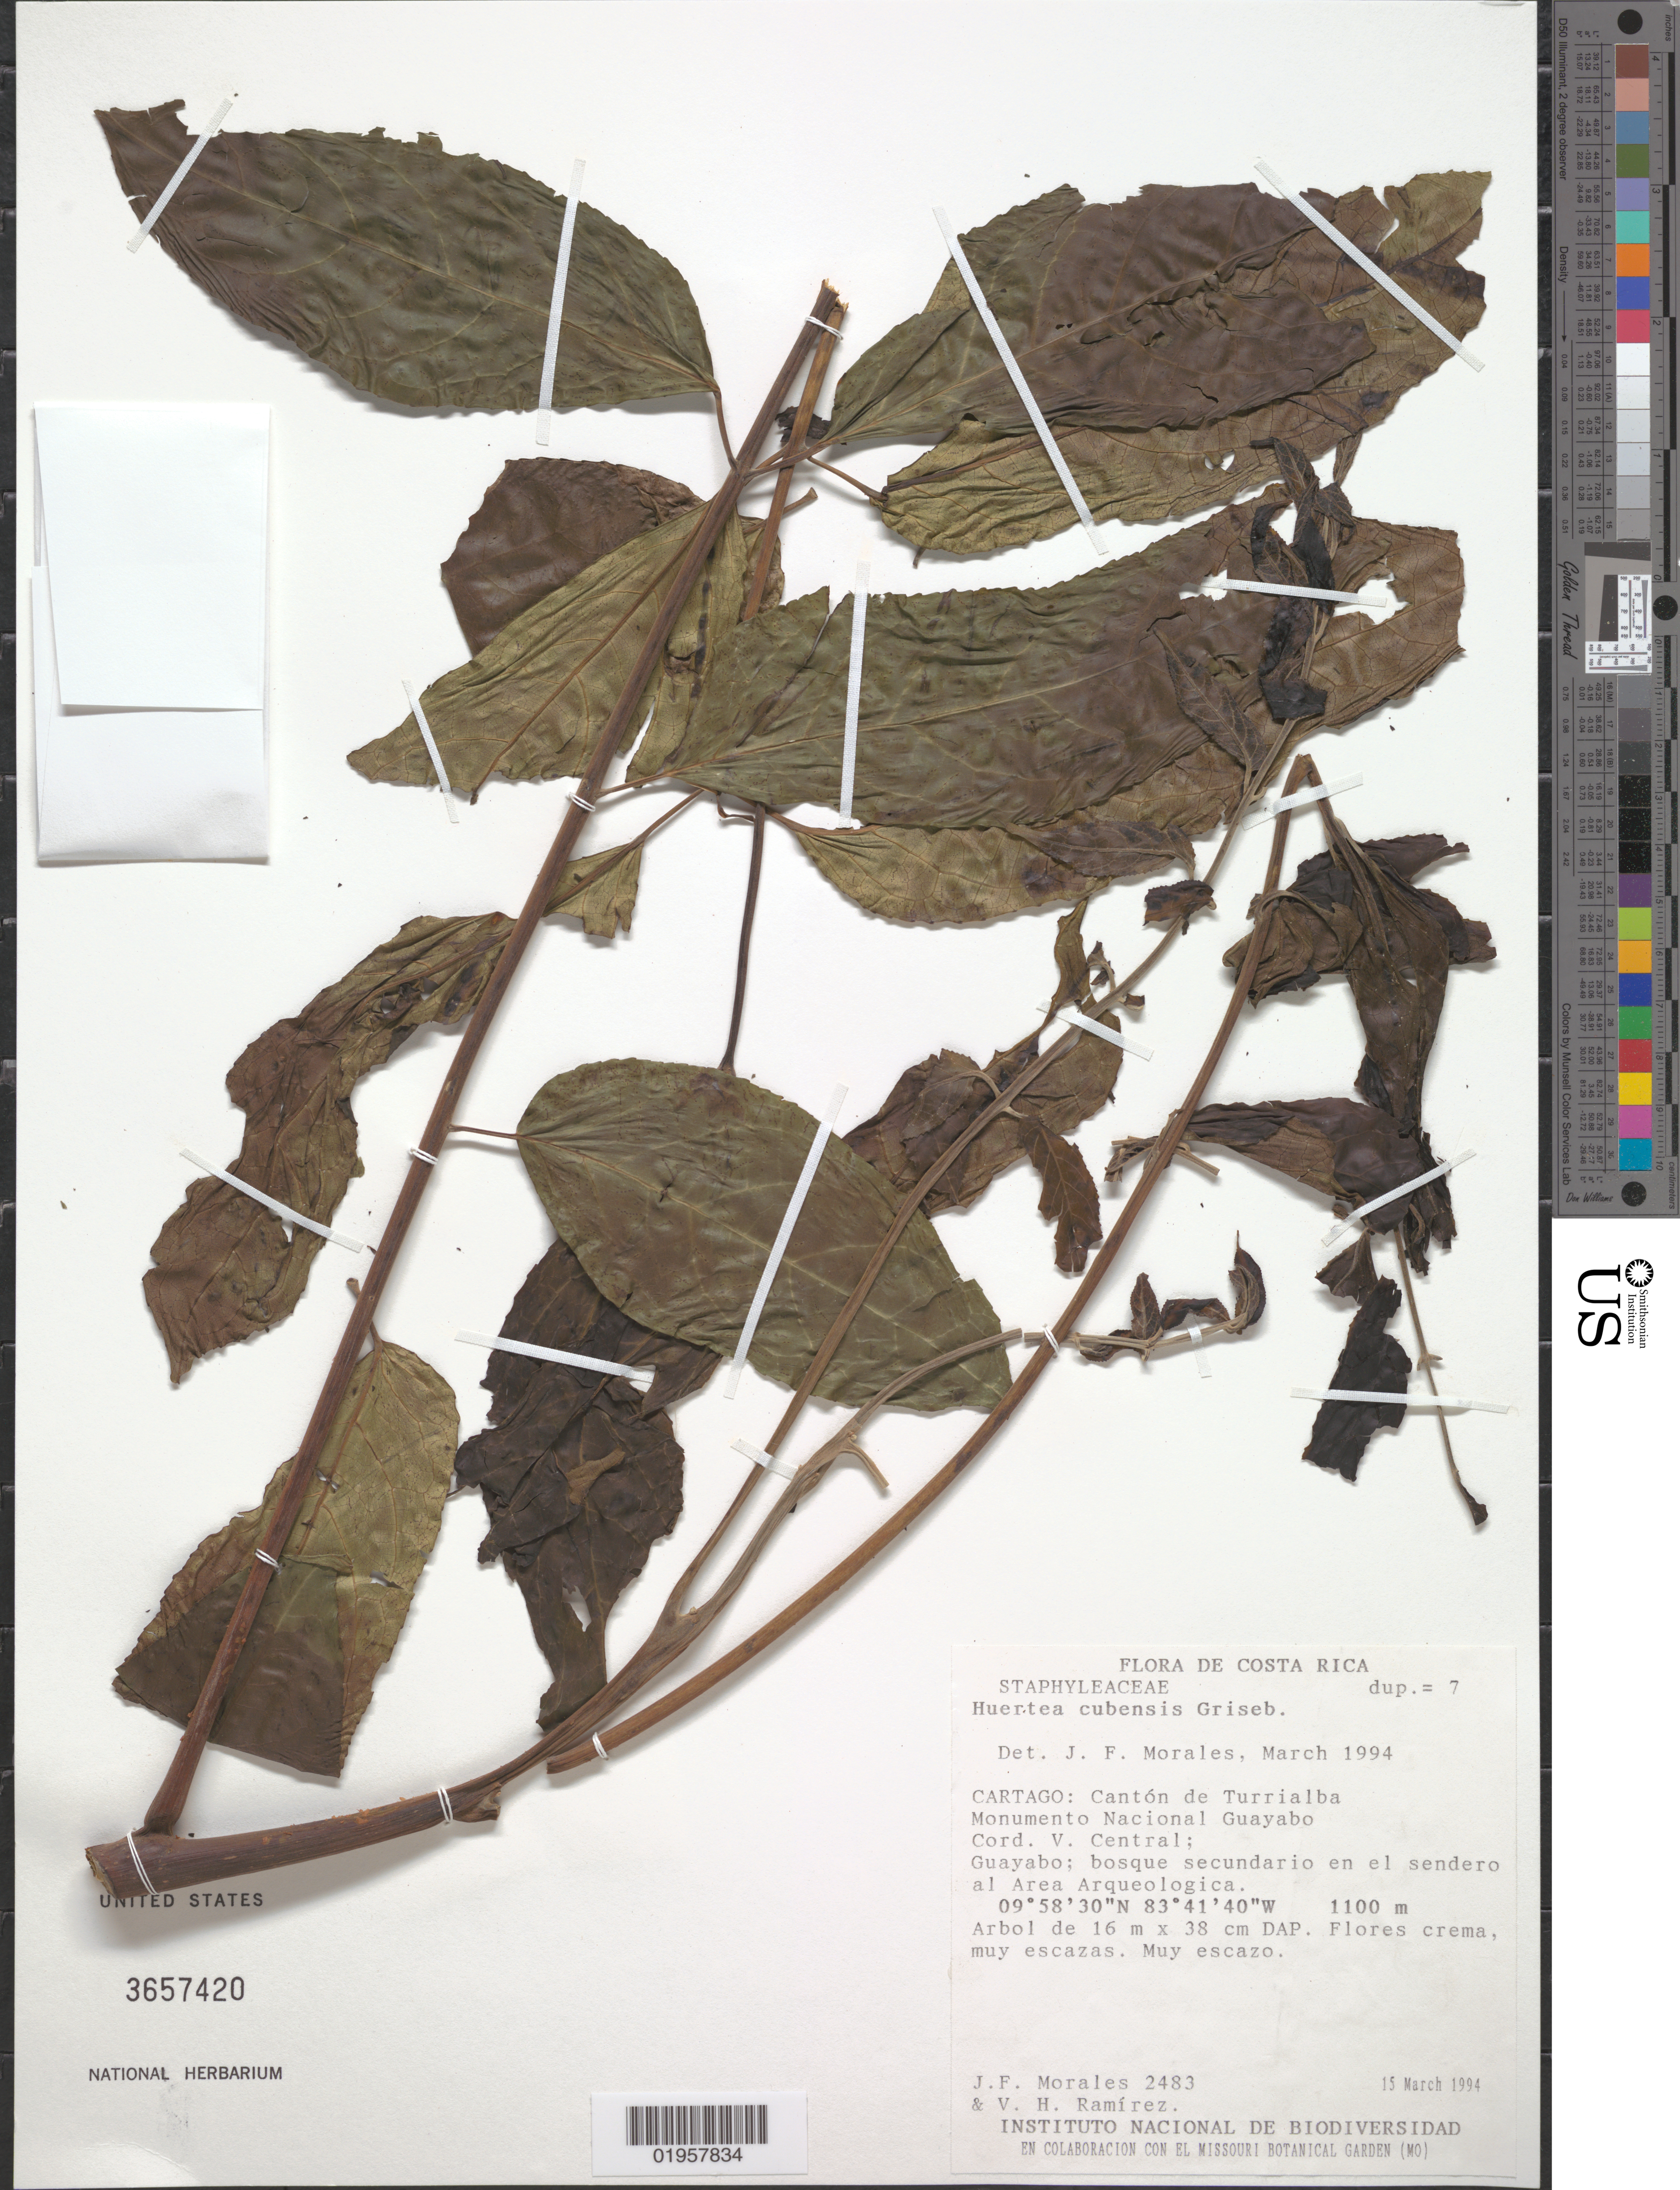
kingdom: Plantae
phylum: Tracheophyta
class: Magnoliopsida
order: Huerteales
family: Tapisciaceae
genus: Huertea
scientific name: Huertea cubensis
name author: Griseb.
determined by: Morales, J. F.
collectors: J. F. Morales & V. Ramirez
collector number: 2483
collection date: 1994-03-15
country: Costa Rica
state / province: Cartago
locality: Cantón de Turrialba, Monumento Nacional Guayabo, Cord. V. Central: Guayabo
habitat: Bosque secundario en el sendero al Area Arqueologica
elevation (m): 1100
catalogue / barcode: US 3657420